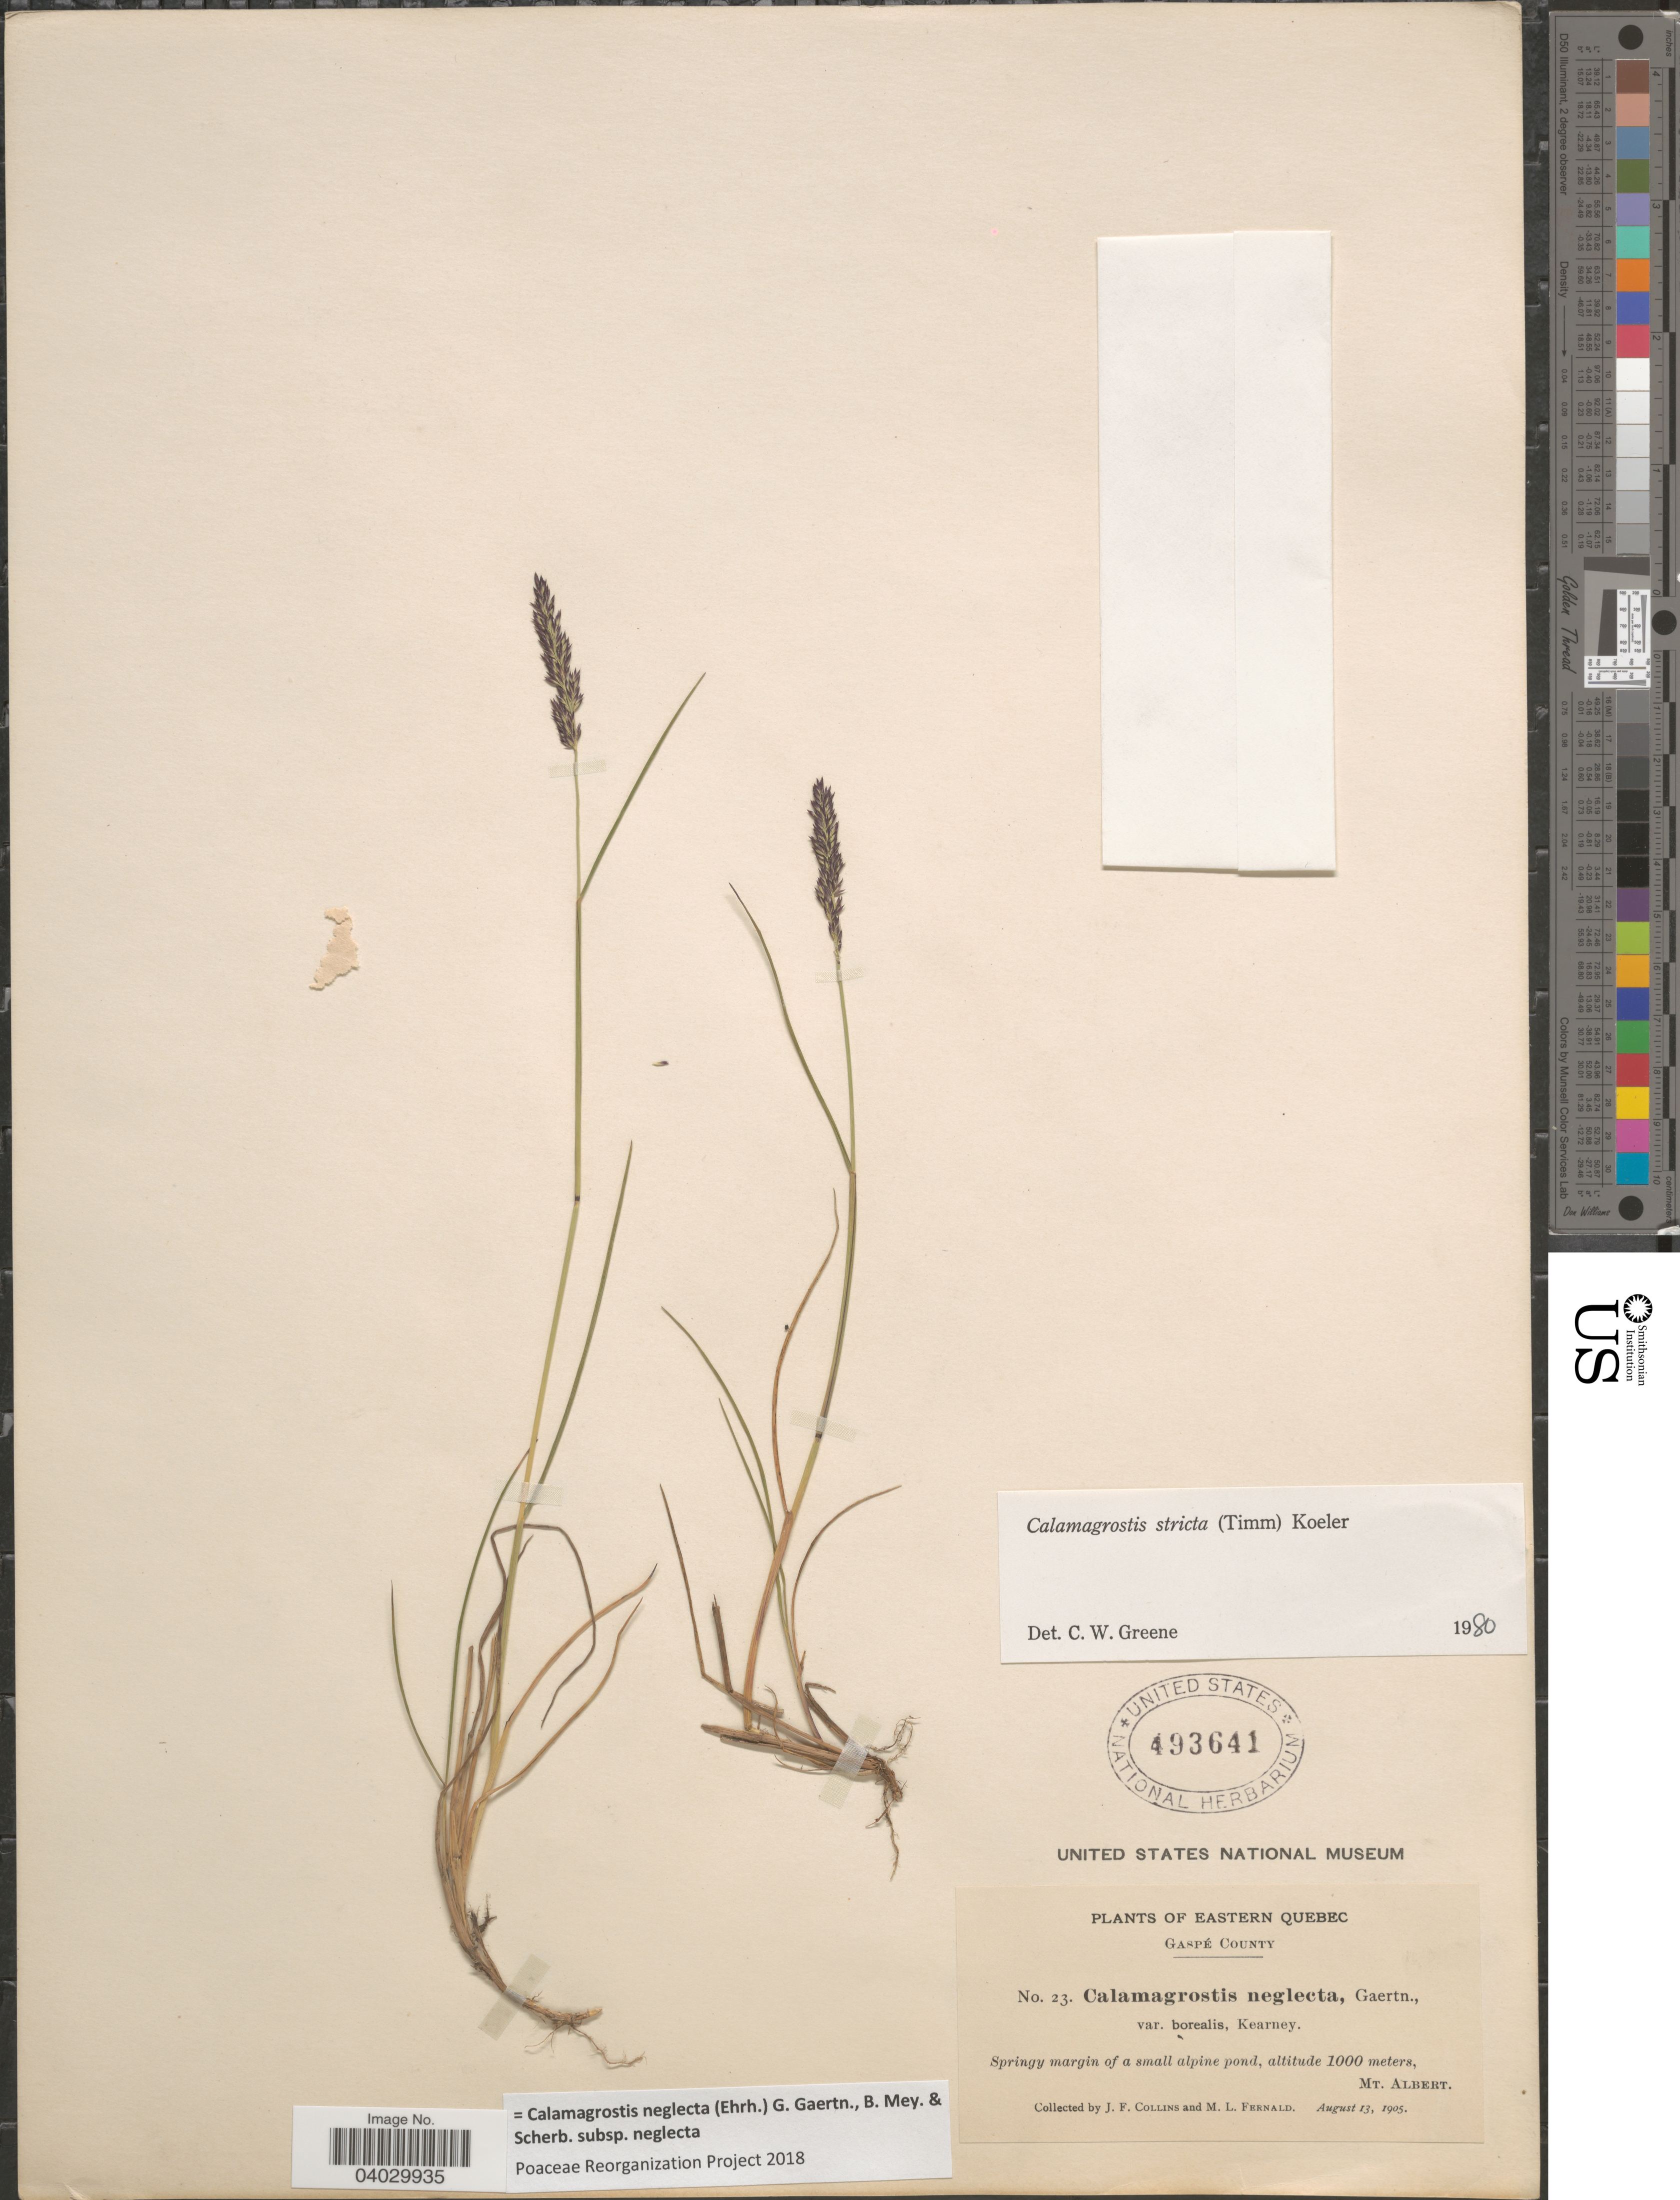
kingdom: Plantae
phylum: Tracheophyta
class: Liliopsida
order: Poales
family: Poaceae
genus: Calamagrostis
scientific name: Calamagrostis neglecta subsp. neglecta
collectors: J. Collins & M. L. Fernald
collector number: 23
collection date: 1905-08-13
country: Canada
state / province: Quebec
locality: Eastern Quebec. Gaspé County. Springy margin of a small alpine pond. Mt. Albert.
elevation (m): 1000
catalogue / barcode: US 493641